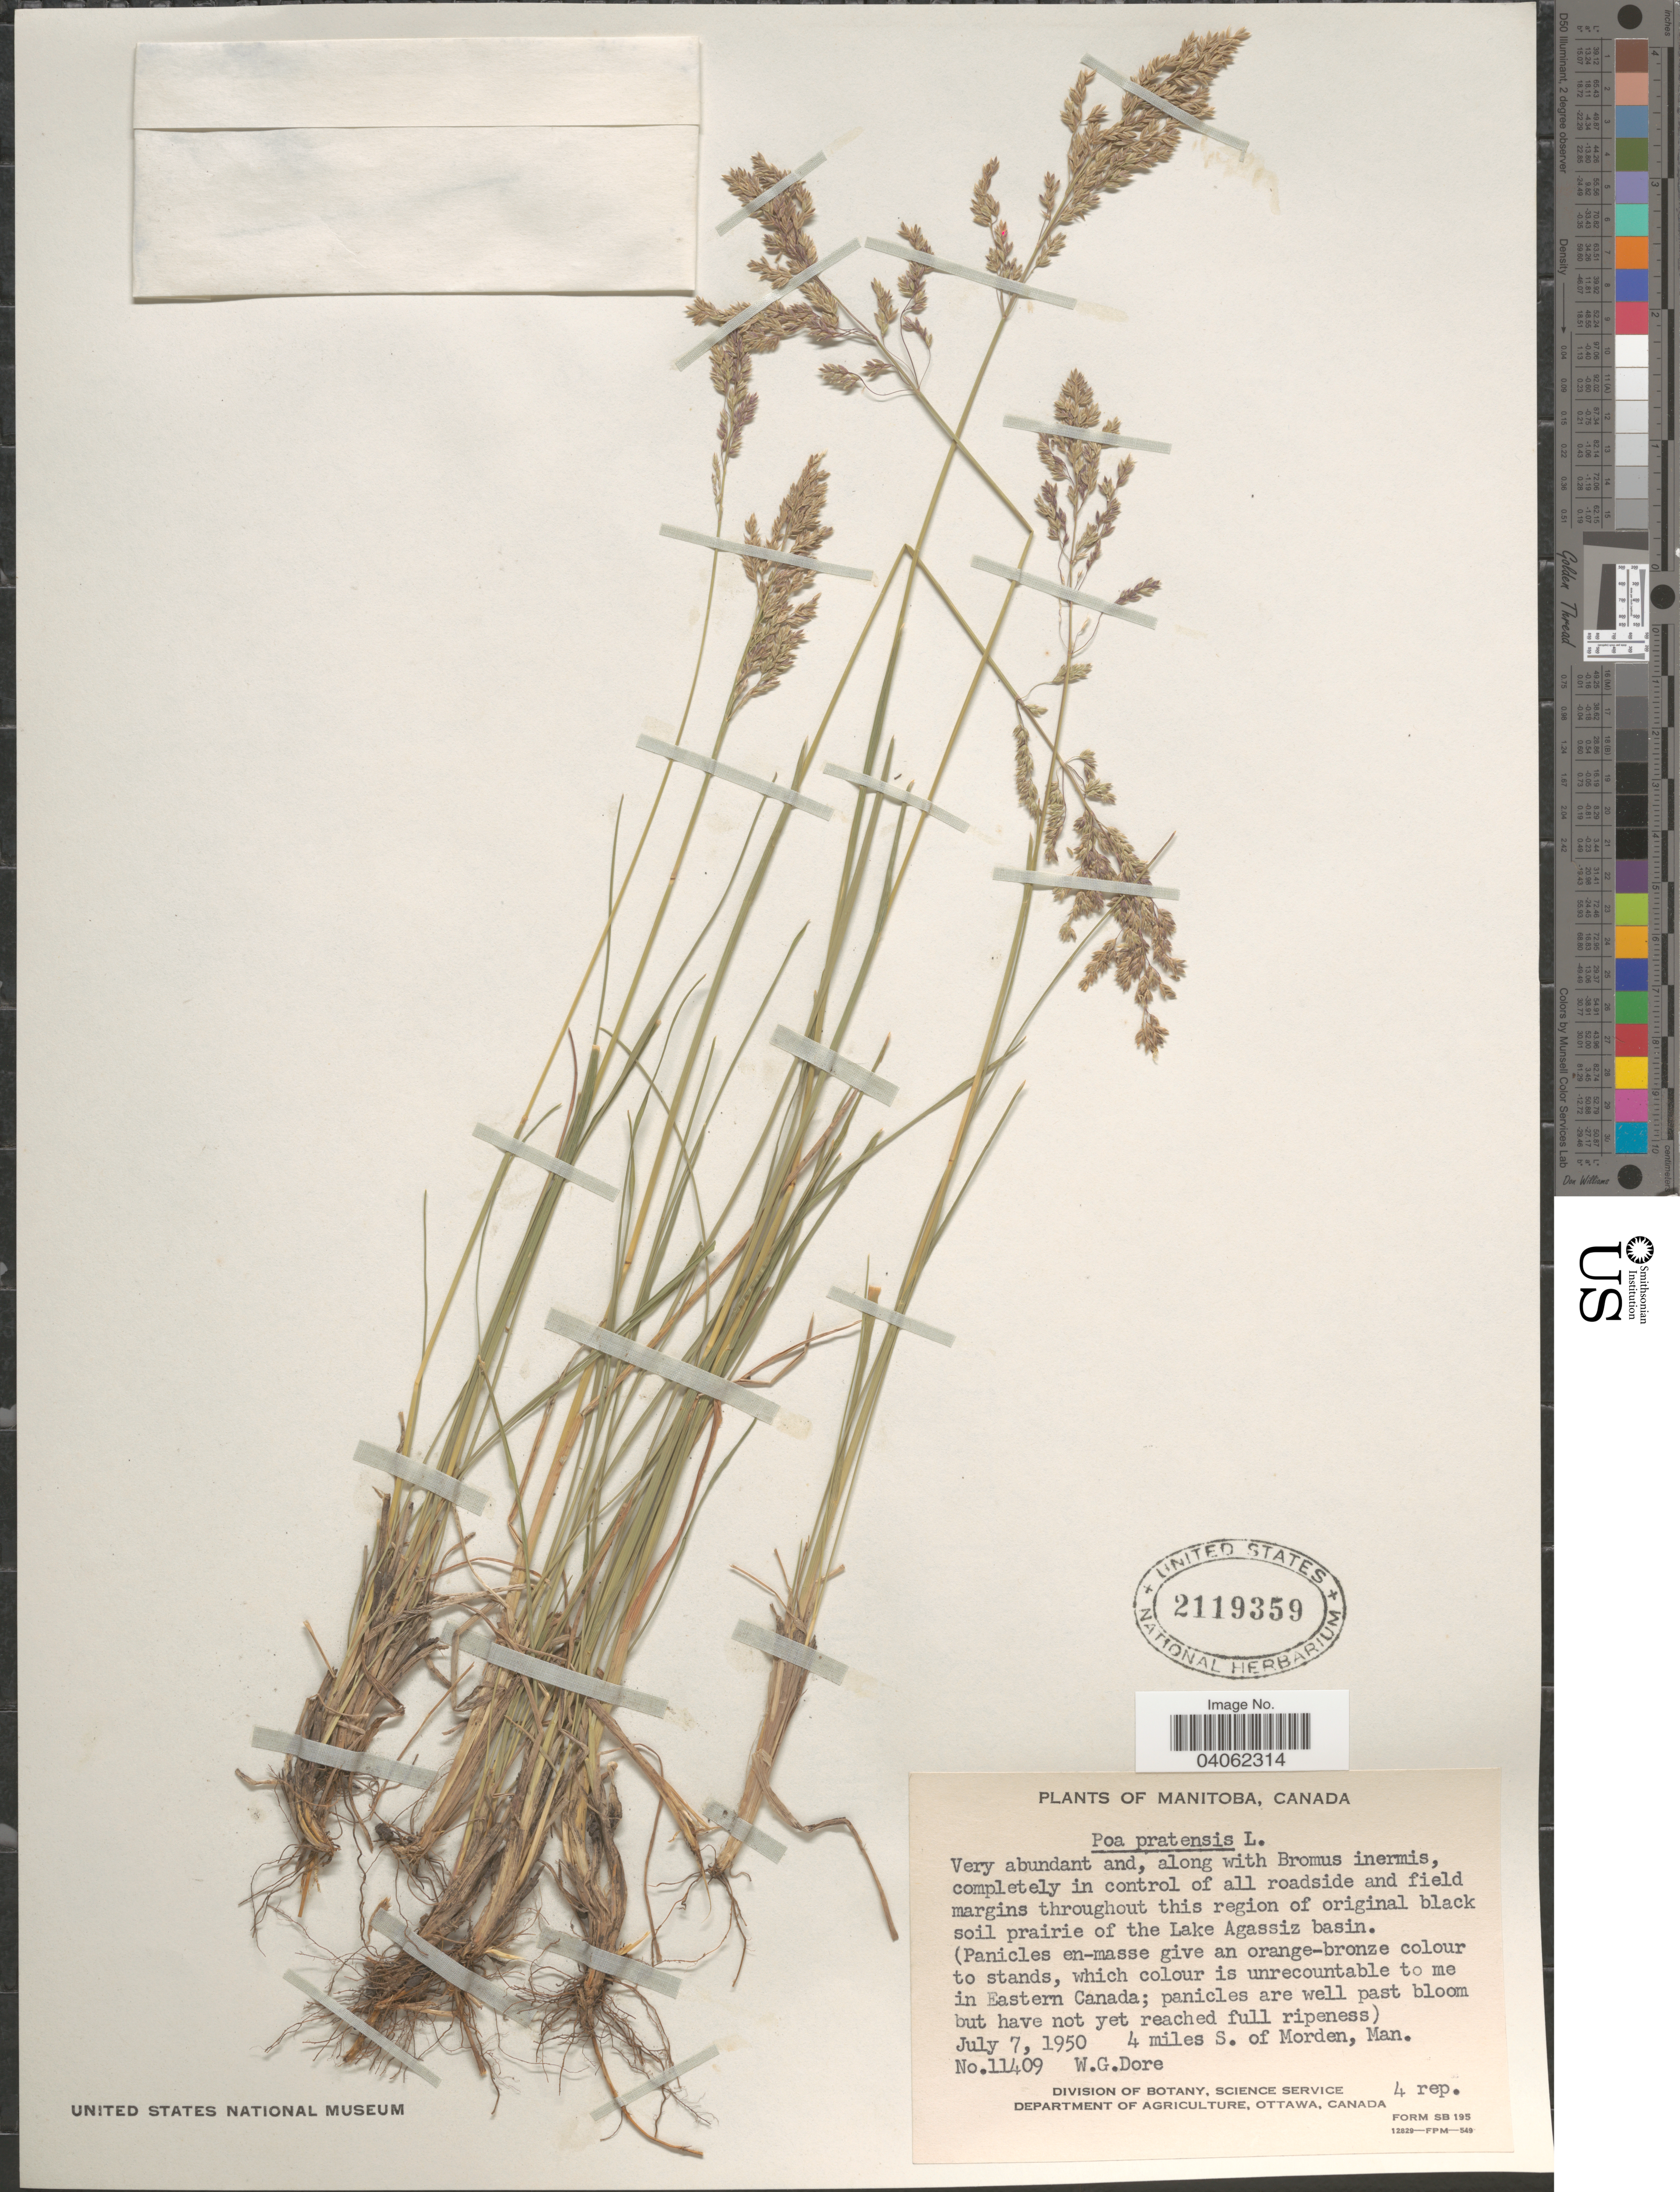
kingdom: Plantae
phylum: Tracheophyta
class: Liliopsida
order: Poales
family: Poaceae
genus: Poa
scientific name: Poa pratensis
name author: L.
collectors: W. Dore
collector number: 11409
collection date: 1950-07-07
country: Canada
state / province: Manitoba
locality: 4 miles S. of Morden.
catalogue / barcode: US 2119359